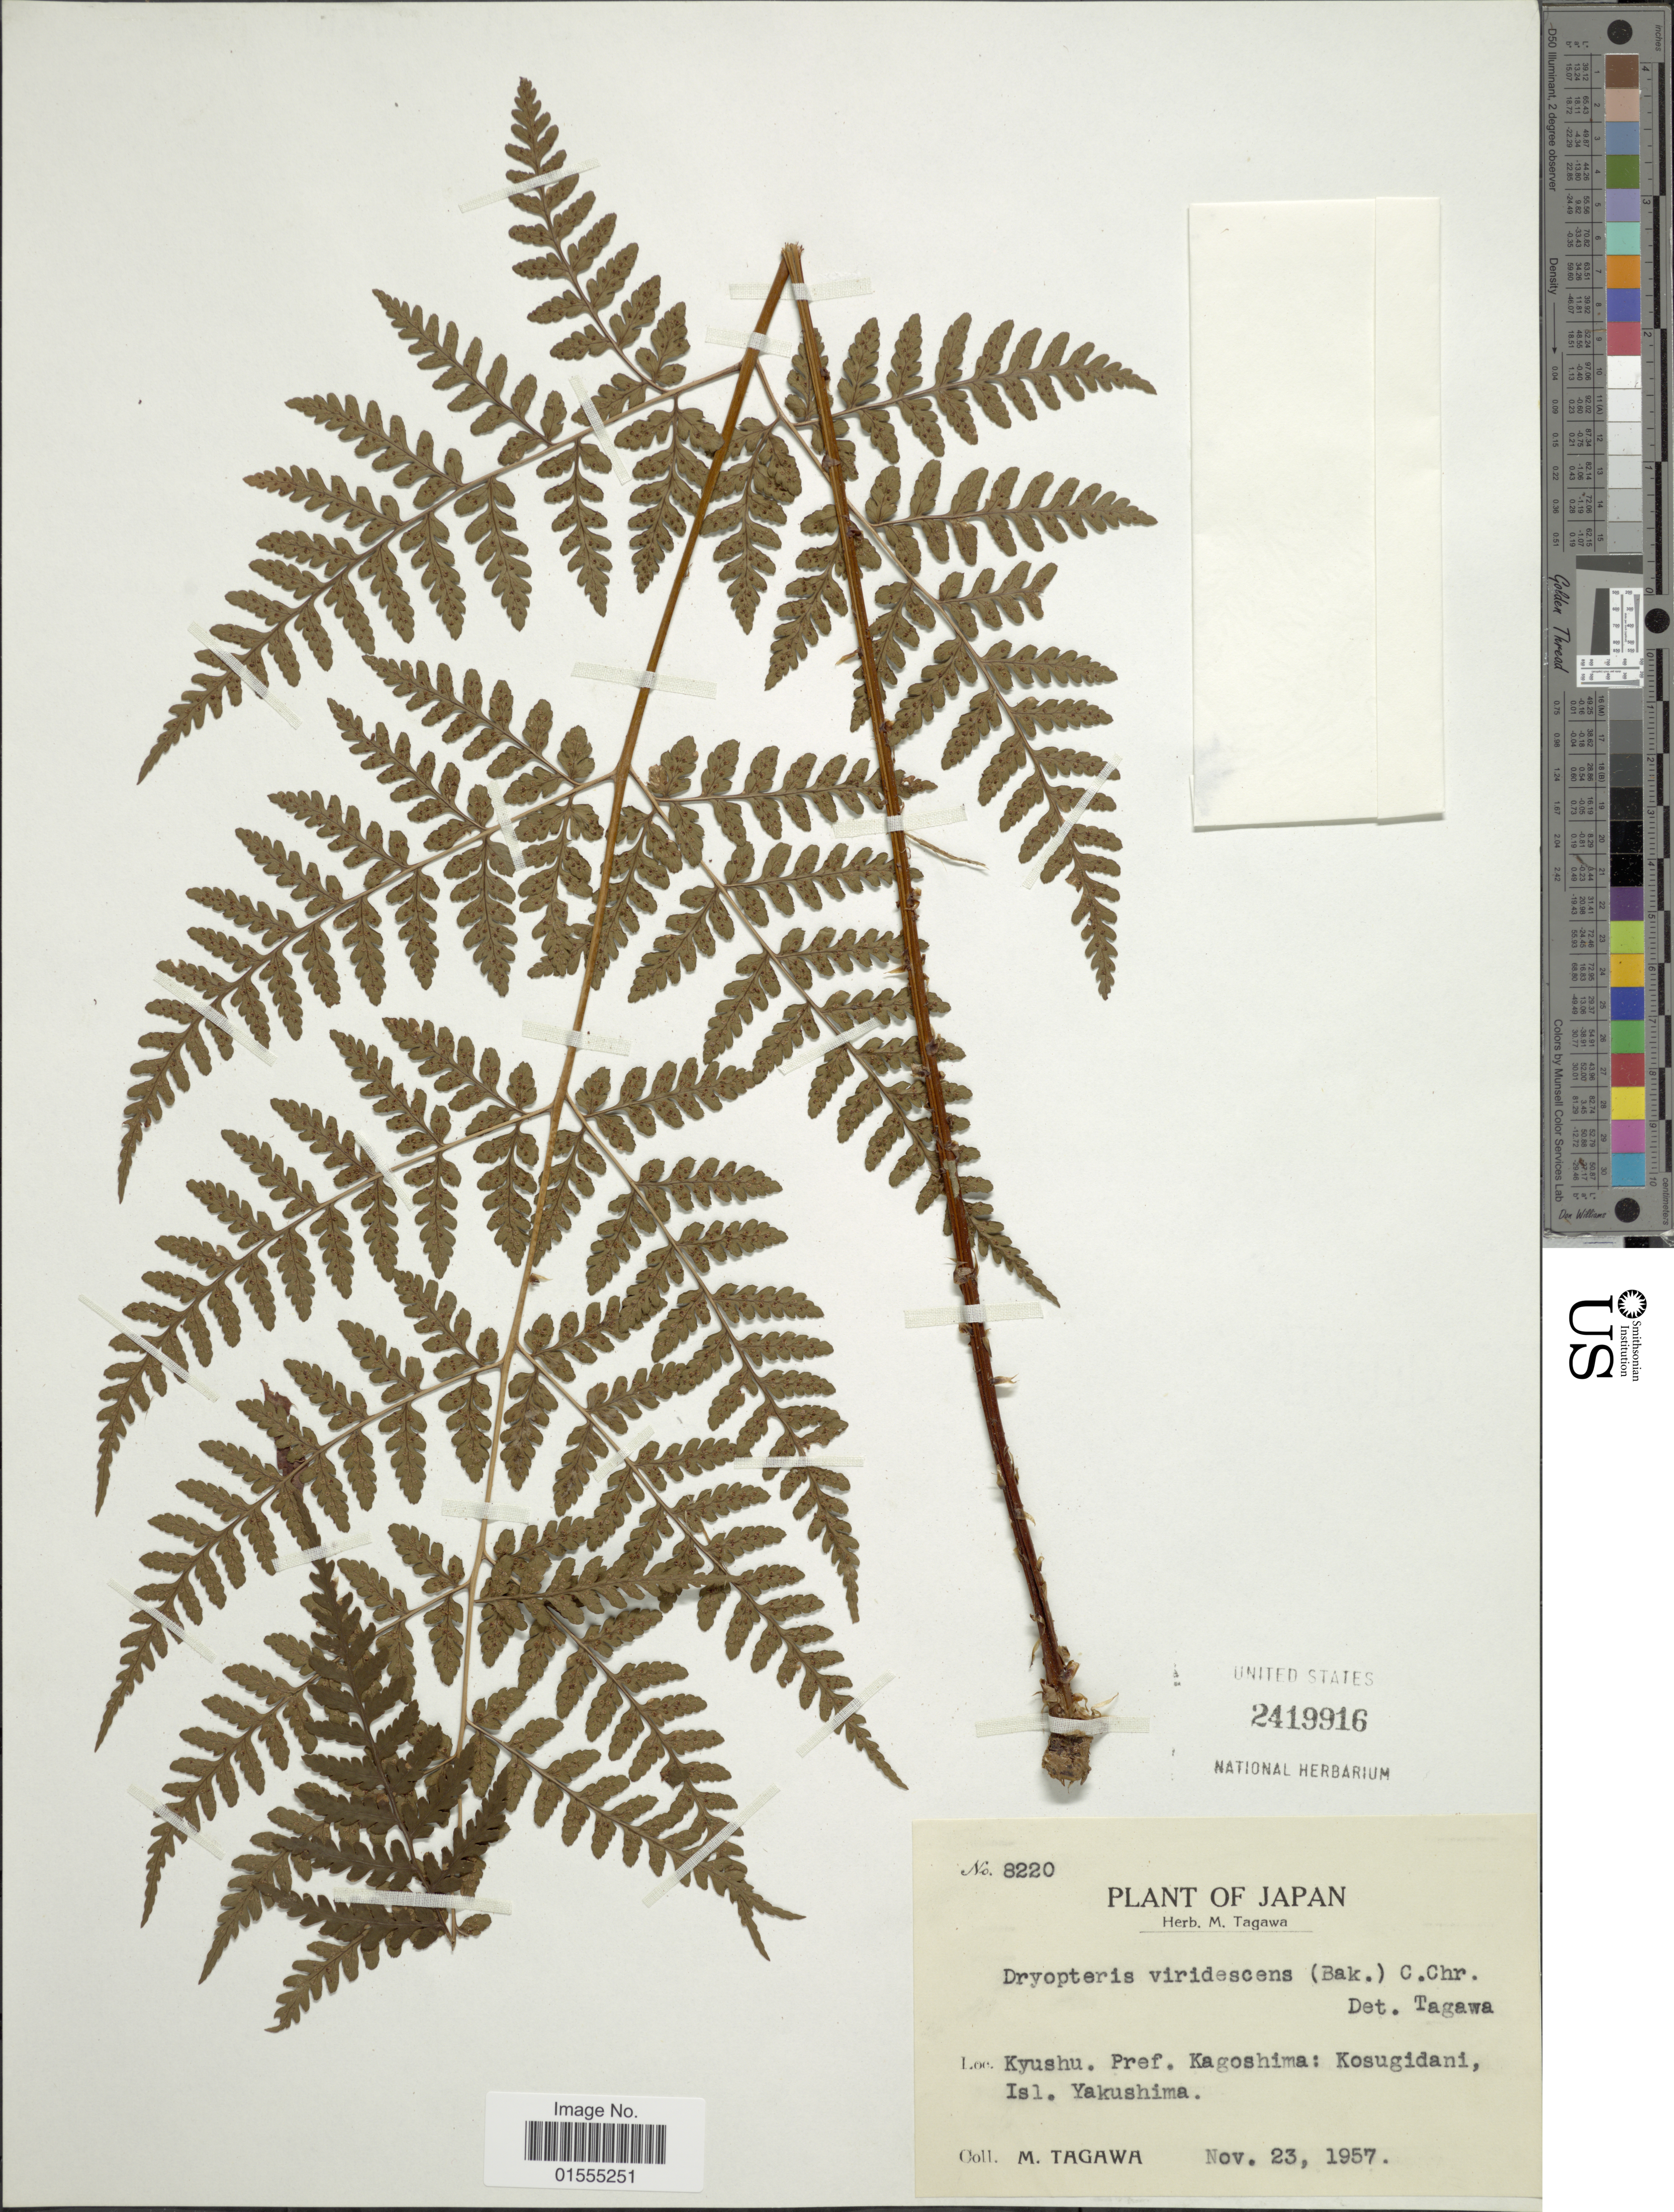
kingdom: Plantae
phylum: Tracheophyta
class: Polypodiopsida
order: Polypodiales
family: Dryopteridaceae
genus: Dryopteris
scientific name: Dryopteris viridescens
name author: (Baker) Kuntze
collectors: M. Tagawa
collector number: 8220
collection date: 1957-11-23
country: Japan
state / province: Kagosima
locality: Kyushu Pref Kagoshima: Kosugidani, Is. Yakushima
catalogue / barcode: US 2419916